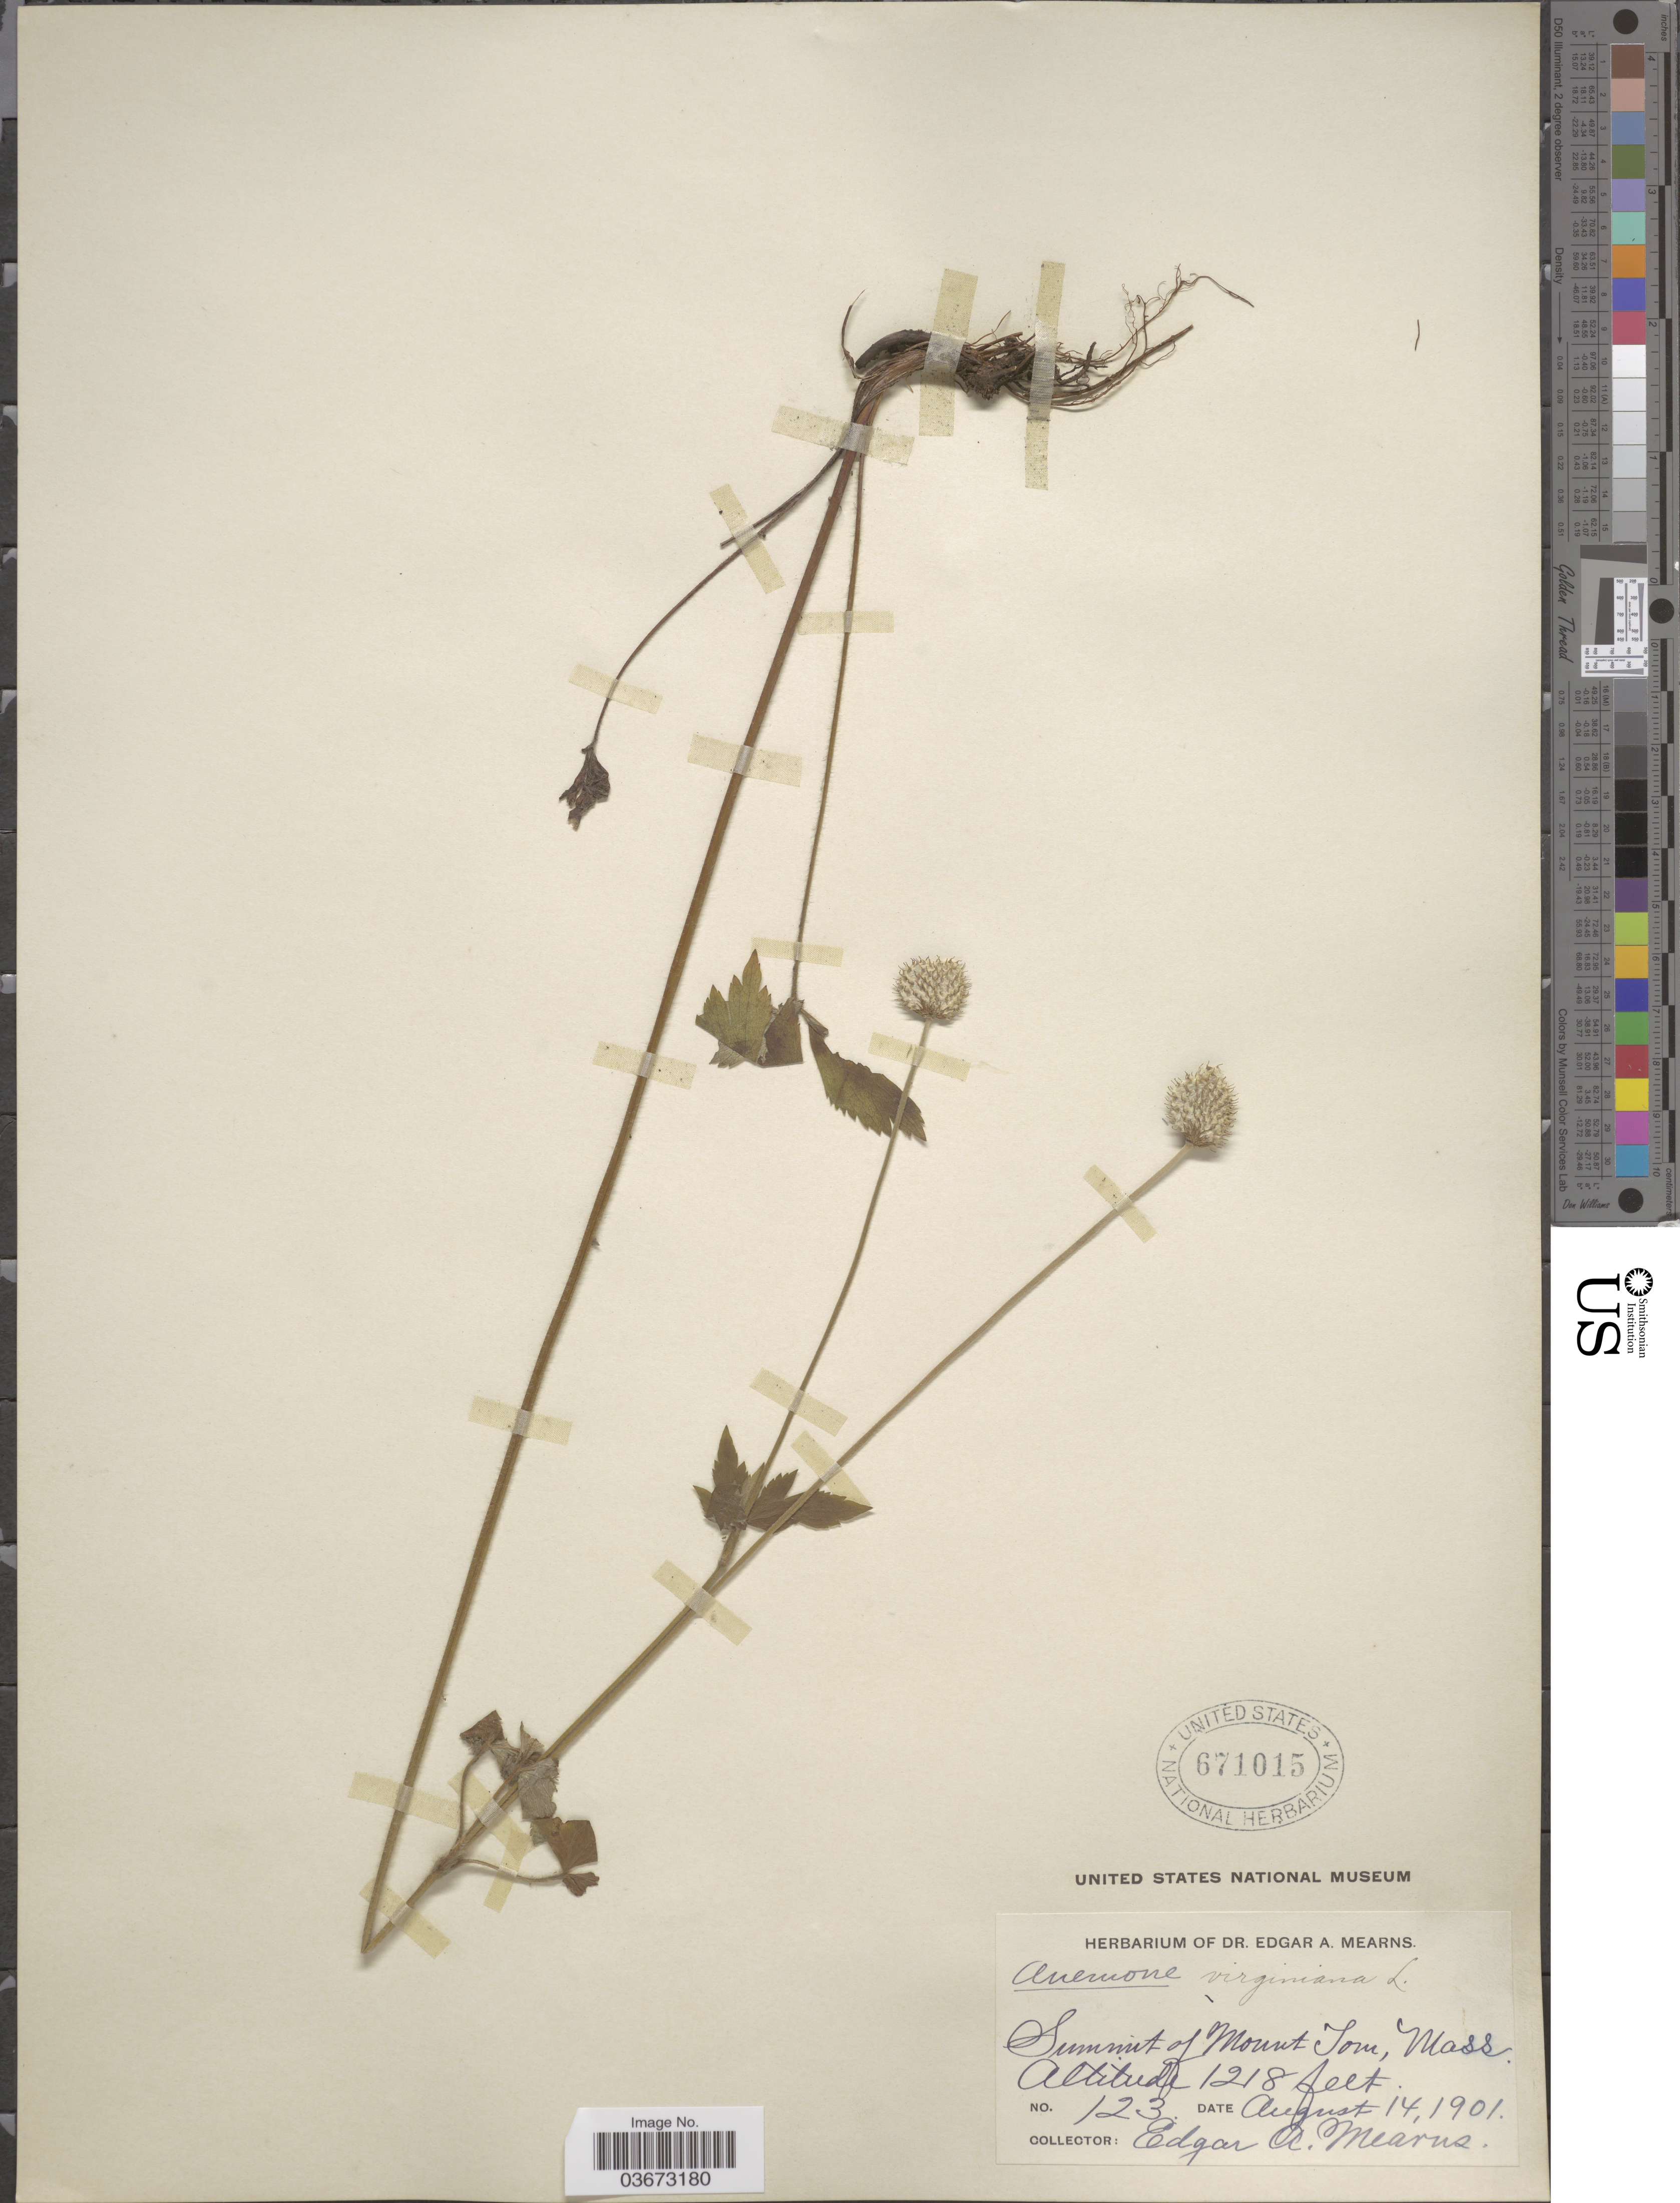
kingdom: Plantae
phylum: Tracheophyta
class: Magnoliopsida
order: Ranunculales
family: Ranunculaceae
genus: Anemone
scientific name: Anemone virginiana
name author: L.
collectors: E. A. Mearns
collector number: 123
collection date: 1901-08-14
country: United States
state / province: Massachusetts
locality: Summit of Mount Tom.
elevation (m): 371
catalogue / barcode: US 671015